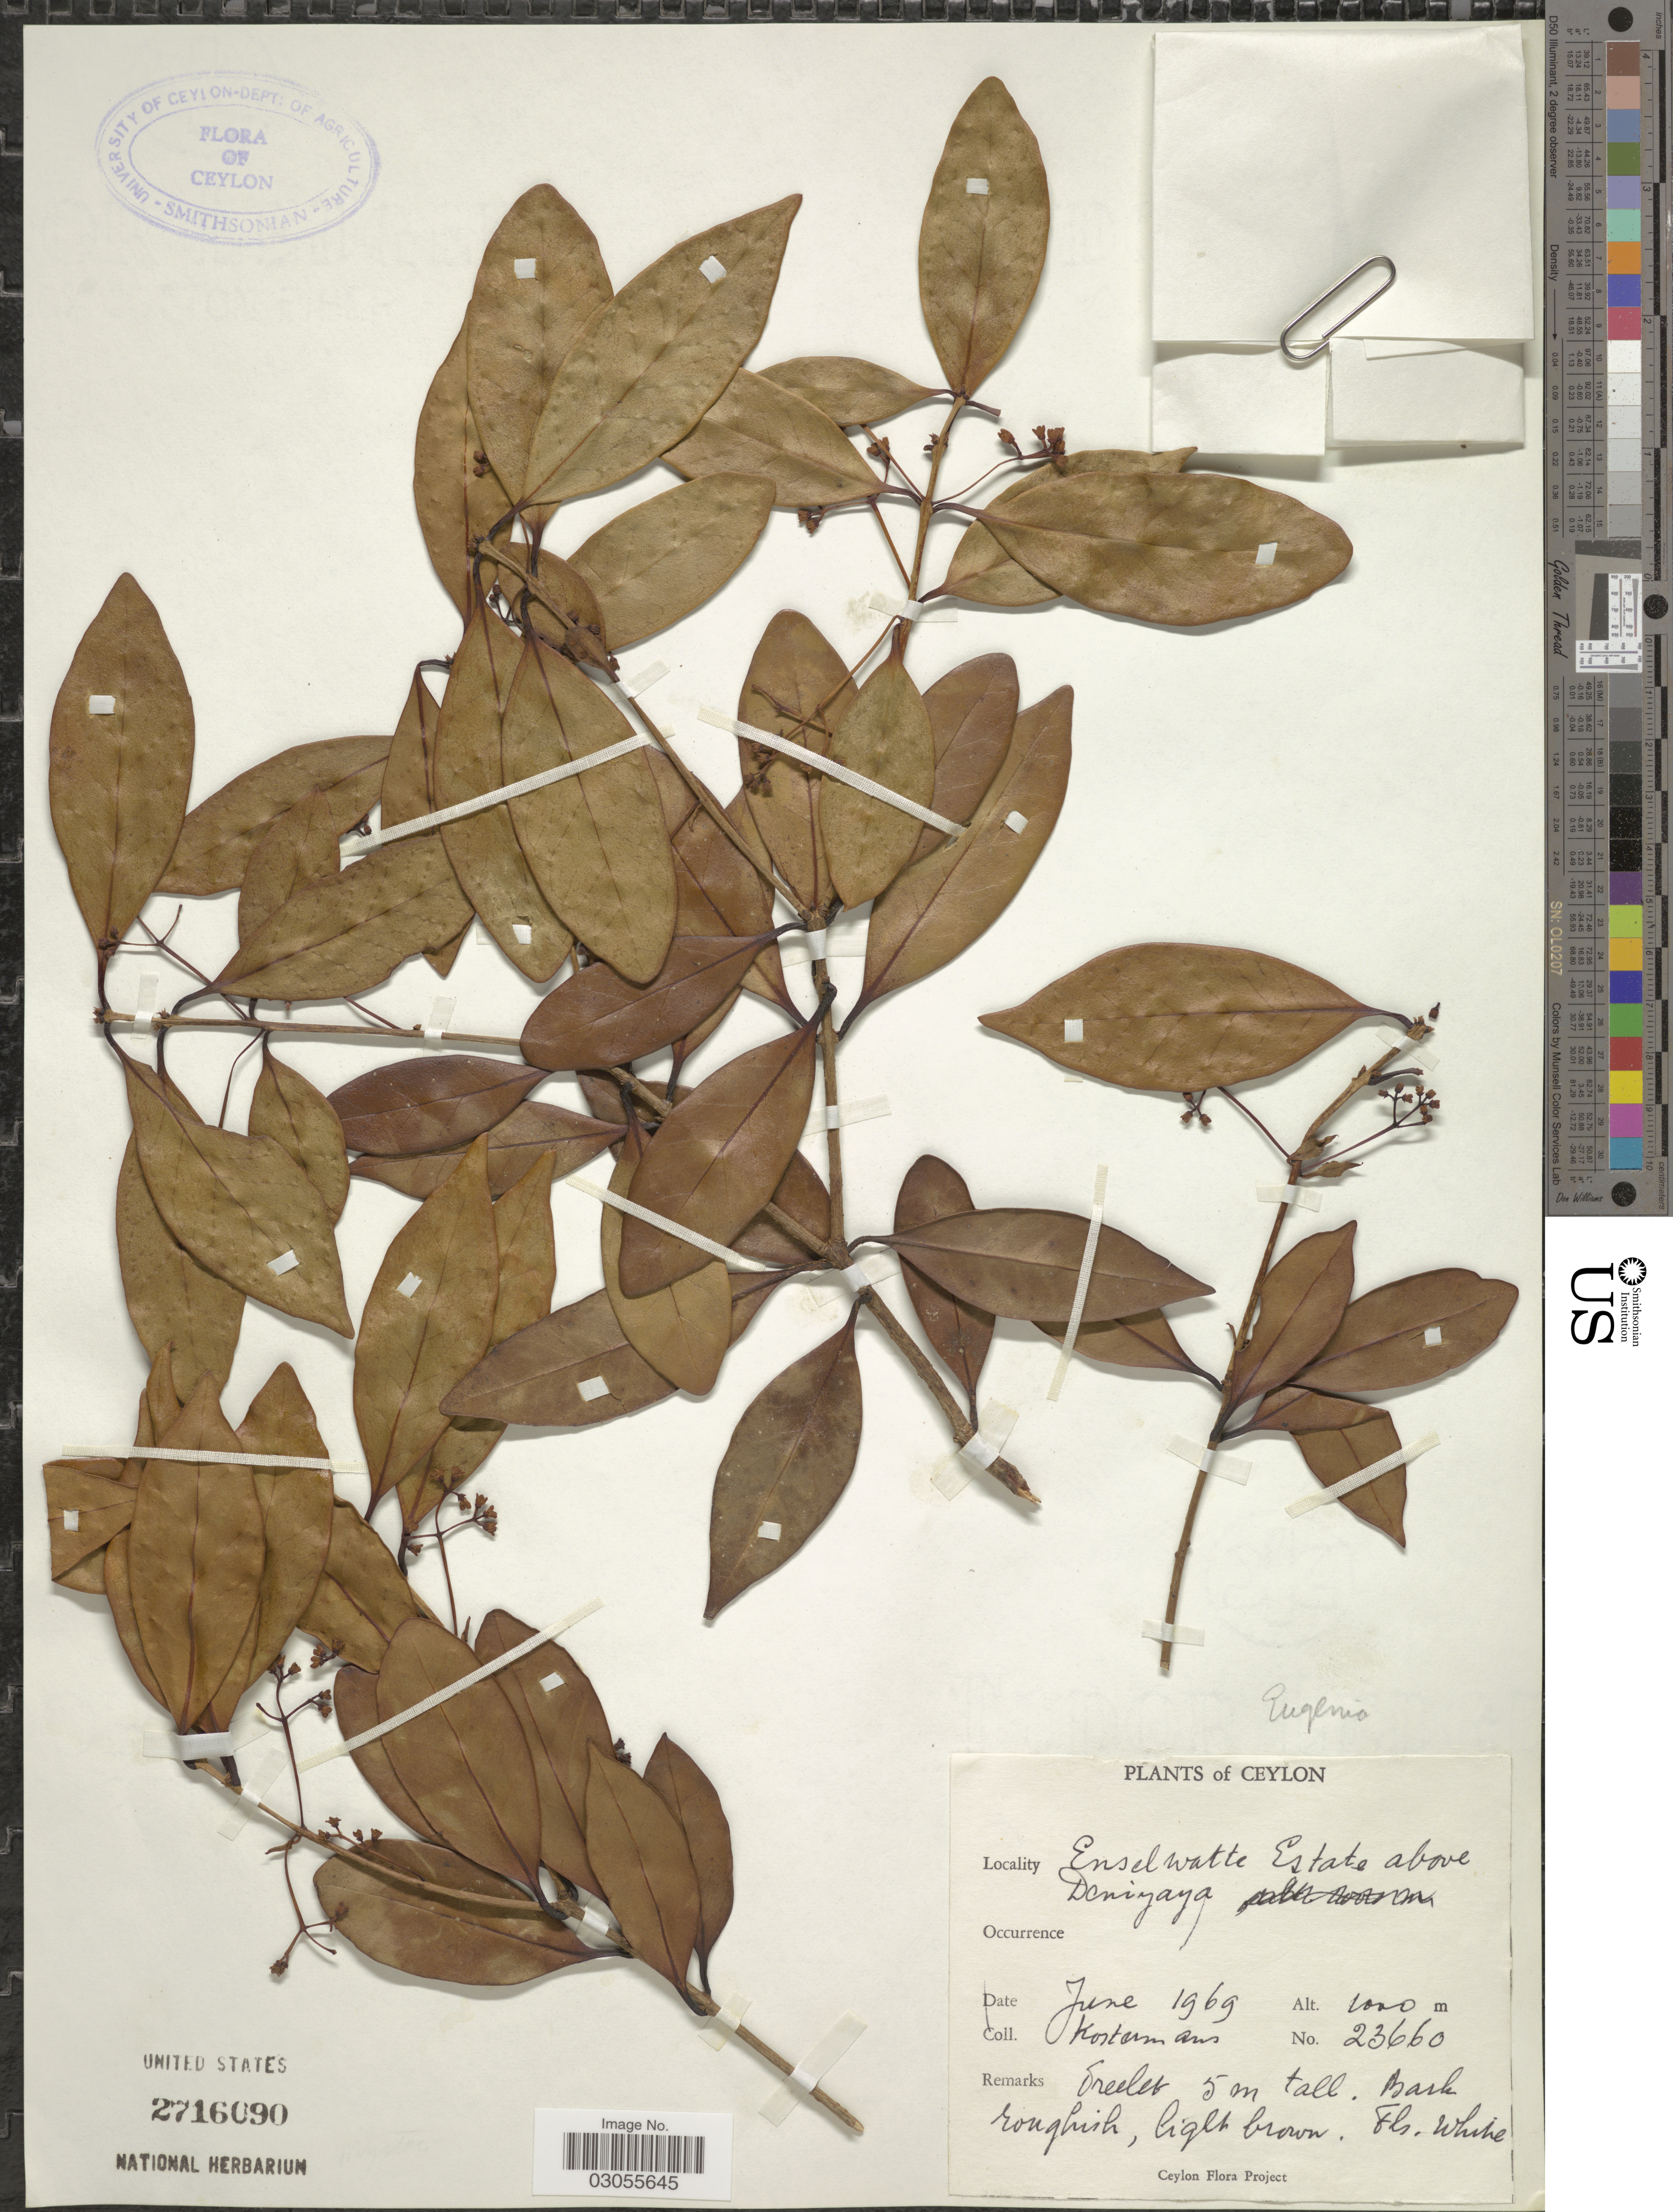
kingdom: Plantae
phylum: Tracheophyta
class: Magnoliopsida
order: Myrtales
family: Myrtaceae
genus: Eugenia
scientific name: Eugenia sp.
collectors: Kostermans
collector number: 23660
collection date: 1969-06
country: Sri Lanka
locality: Ceylon. Enselwatte Estate above Deniyaya.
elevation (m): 1000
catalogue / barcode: US 2716090